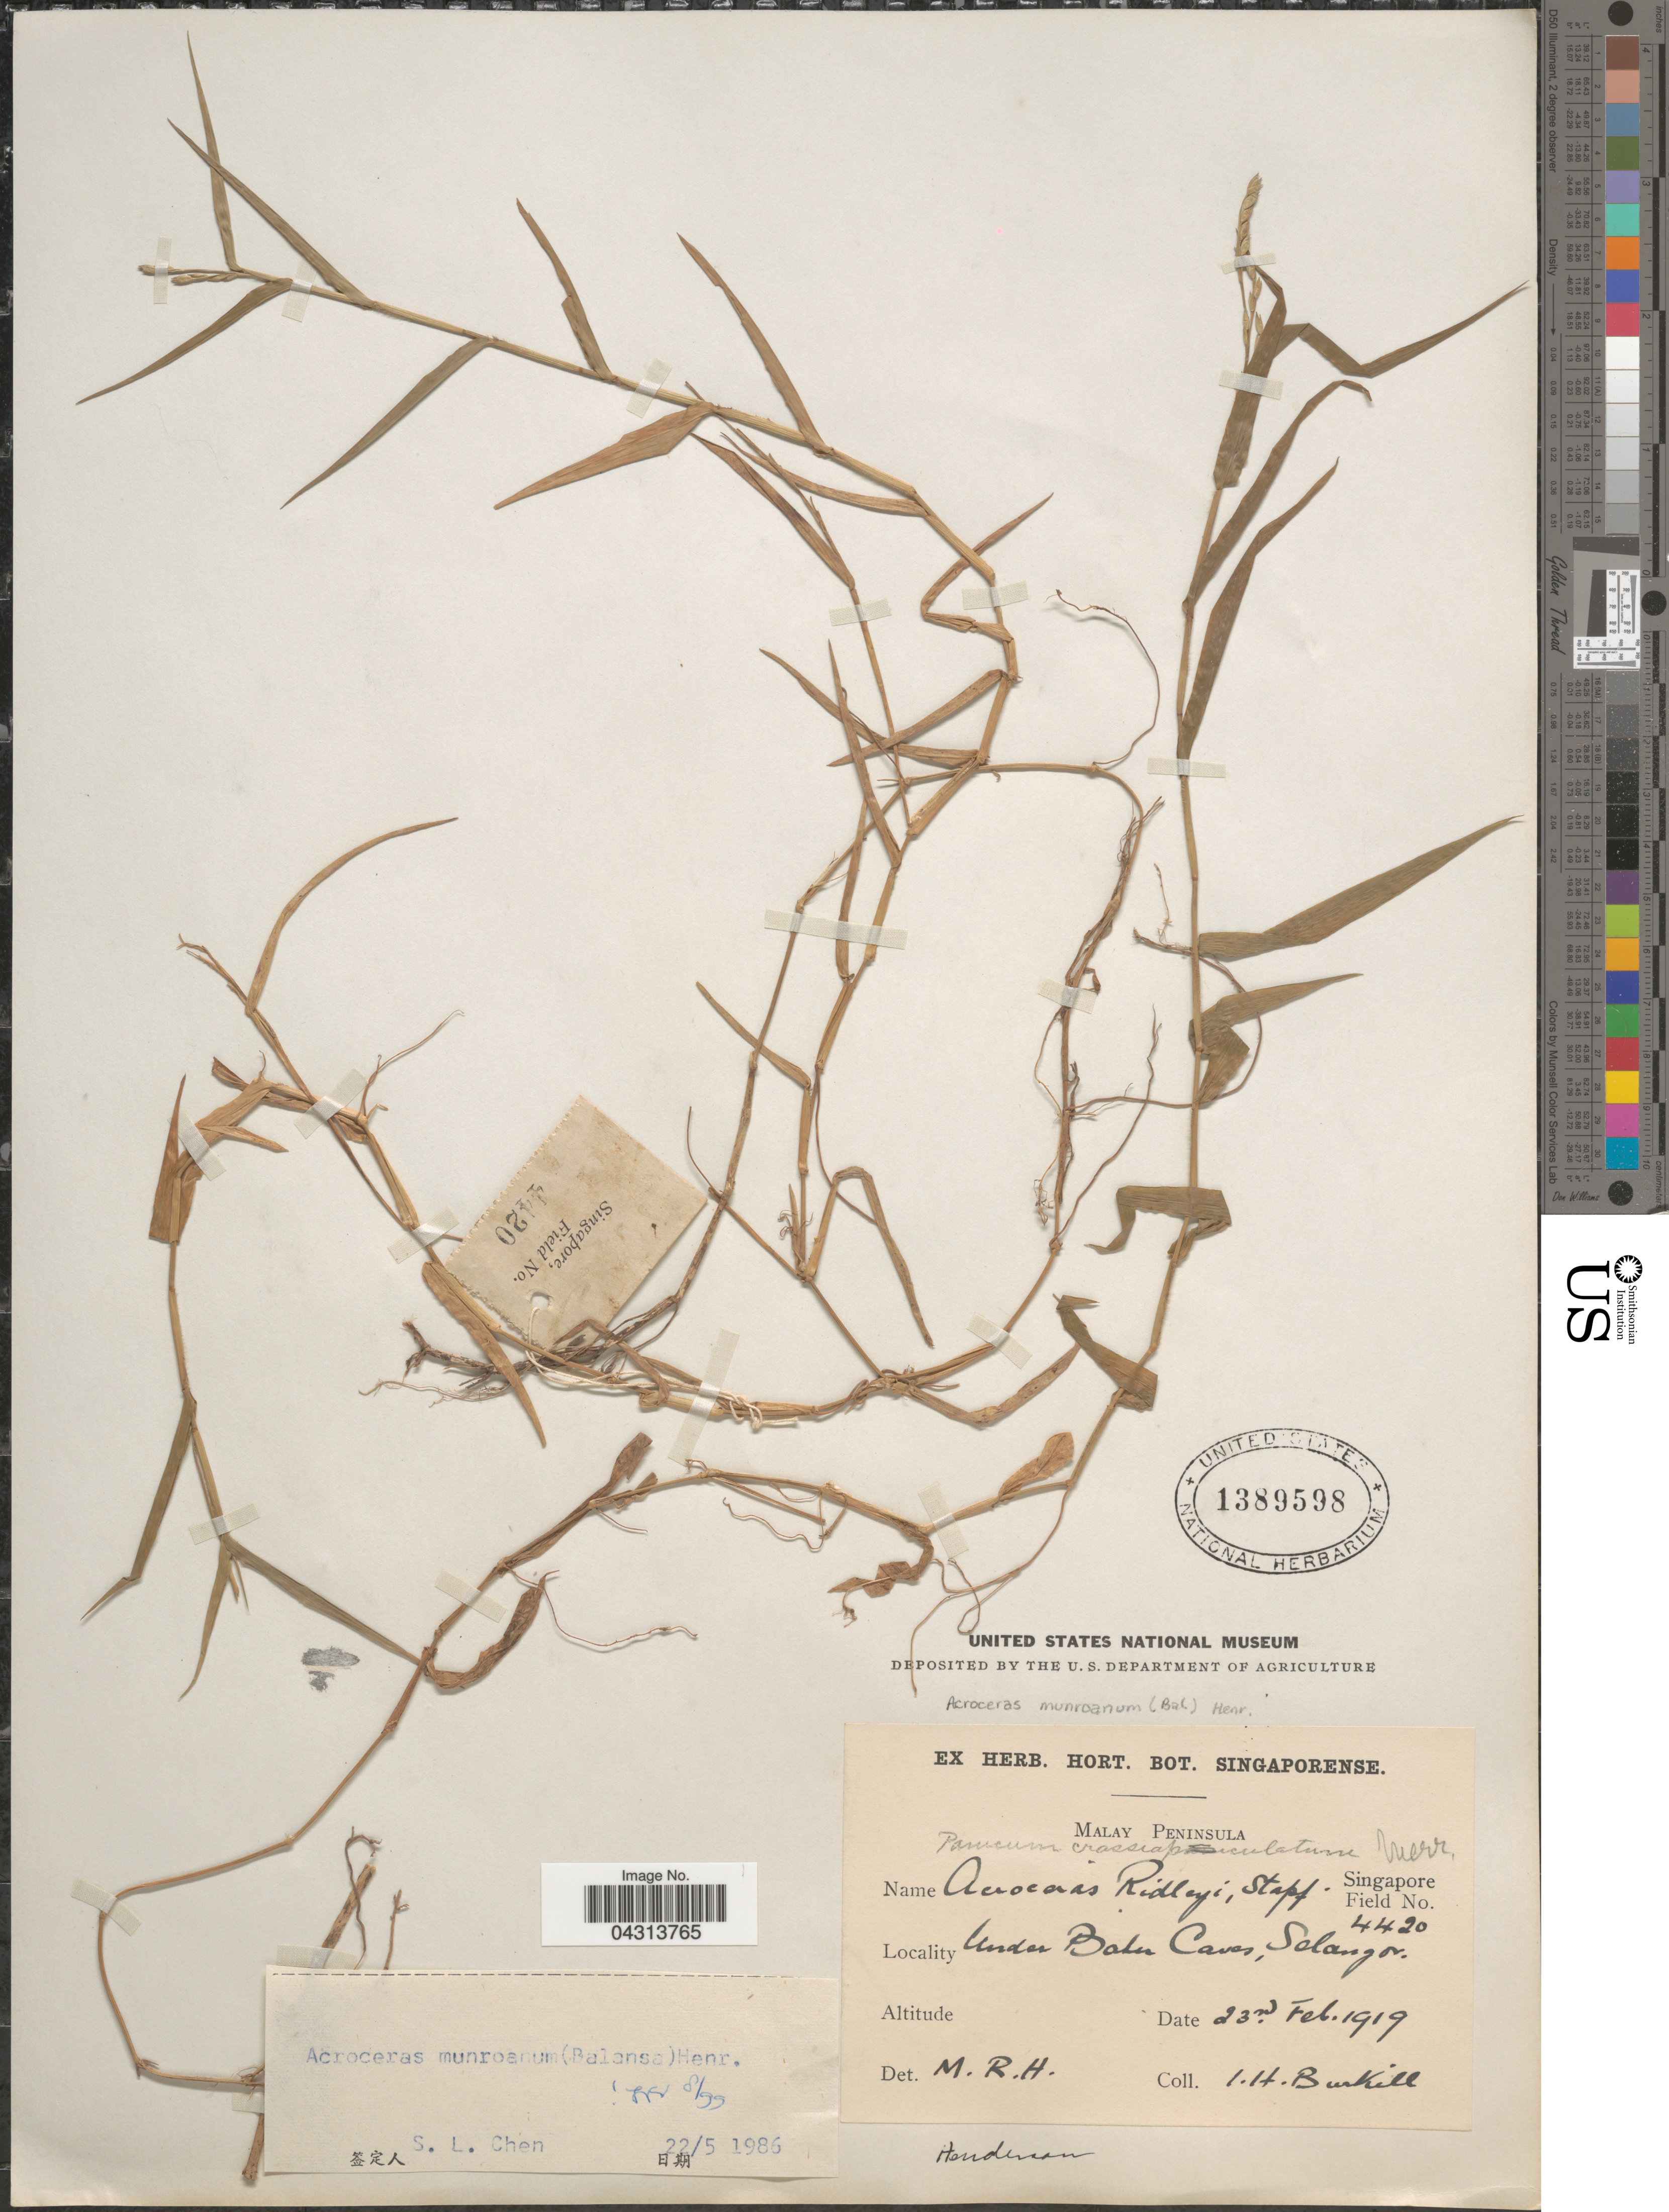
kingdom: Plantae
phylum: Tracheophyta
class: Liliopsida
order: Poales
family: Poaceae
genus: Acroceras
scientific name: Acroceras munroanum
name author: (Steud.) Henr.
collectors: I. H. Burkill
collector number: Singapore Field 4420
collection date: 1919-02-23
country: Malaysia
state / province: Selangor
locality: Malay Peninsula. Under Batu Caves.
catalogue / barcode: US 1389598